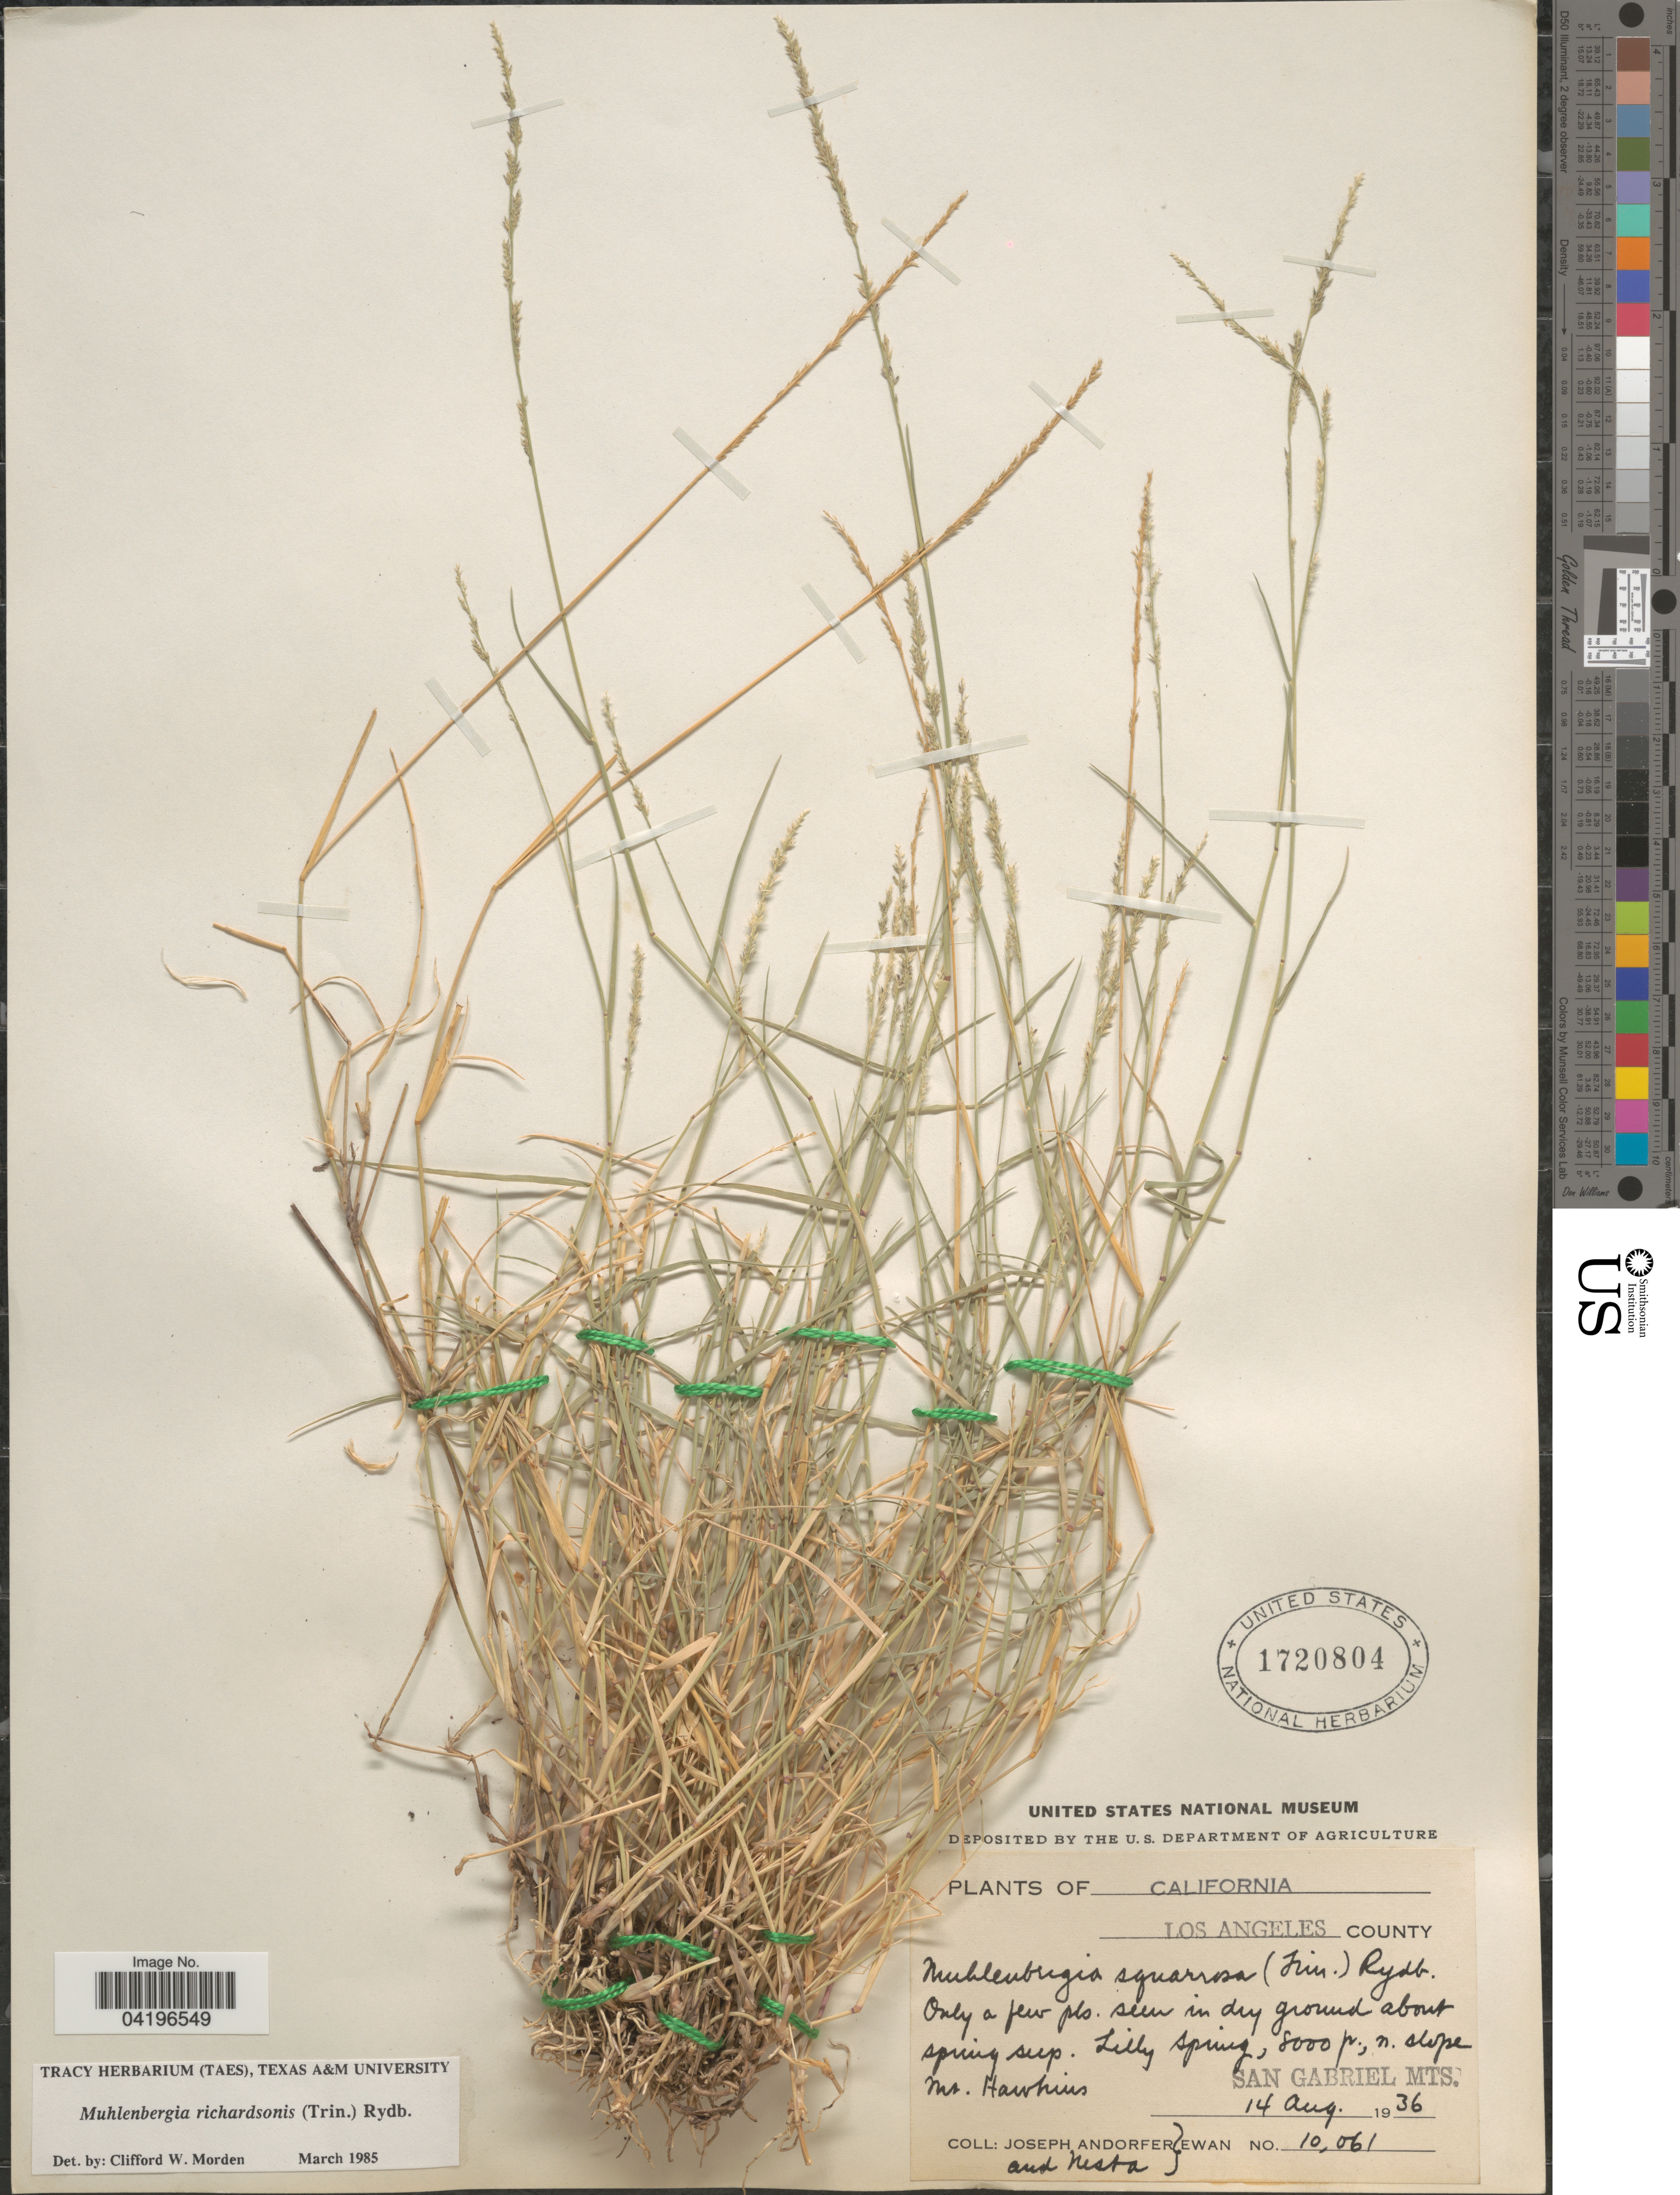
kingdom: Plantae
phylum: Tracheophyta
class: Liliopsida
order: Poales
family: Poaceae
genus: Muhlenbergia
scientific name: Muhlenbergia richardsonis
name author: (Trin.) Rydb.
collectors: J. A. Ewan & N. Ewan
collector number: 10061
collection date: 1936-08-14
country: United States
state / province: California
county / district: Los Angeles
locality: Los Angeles County. About spring seep. Lilly Spring, n. slope Mt. Hawkins. San Gabriel Mts.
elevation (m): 2438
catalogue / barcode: US 1720804